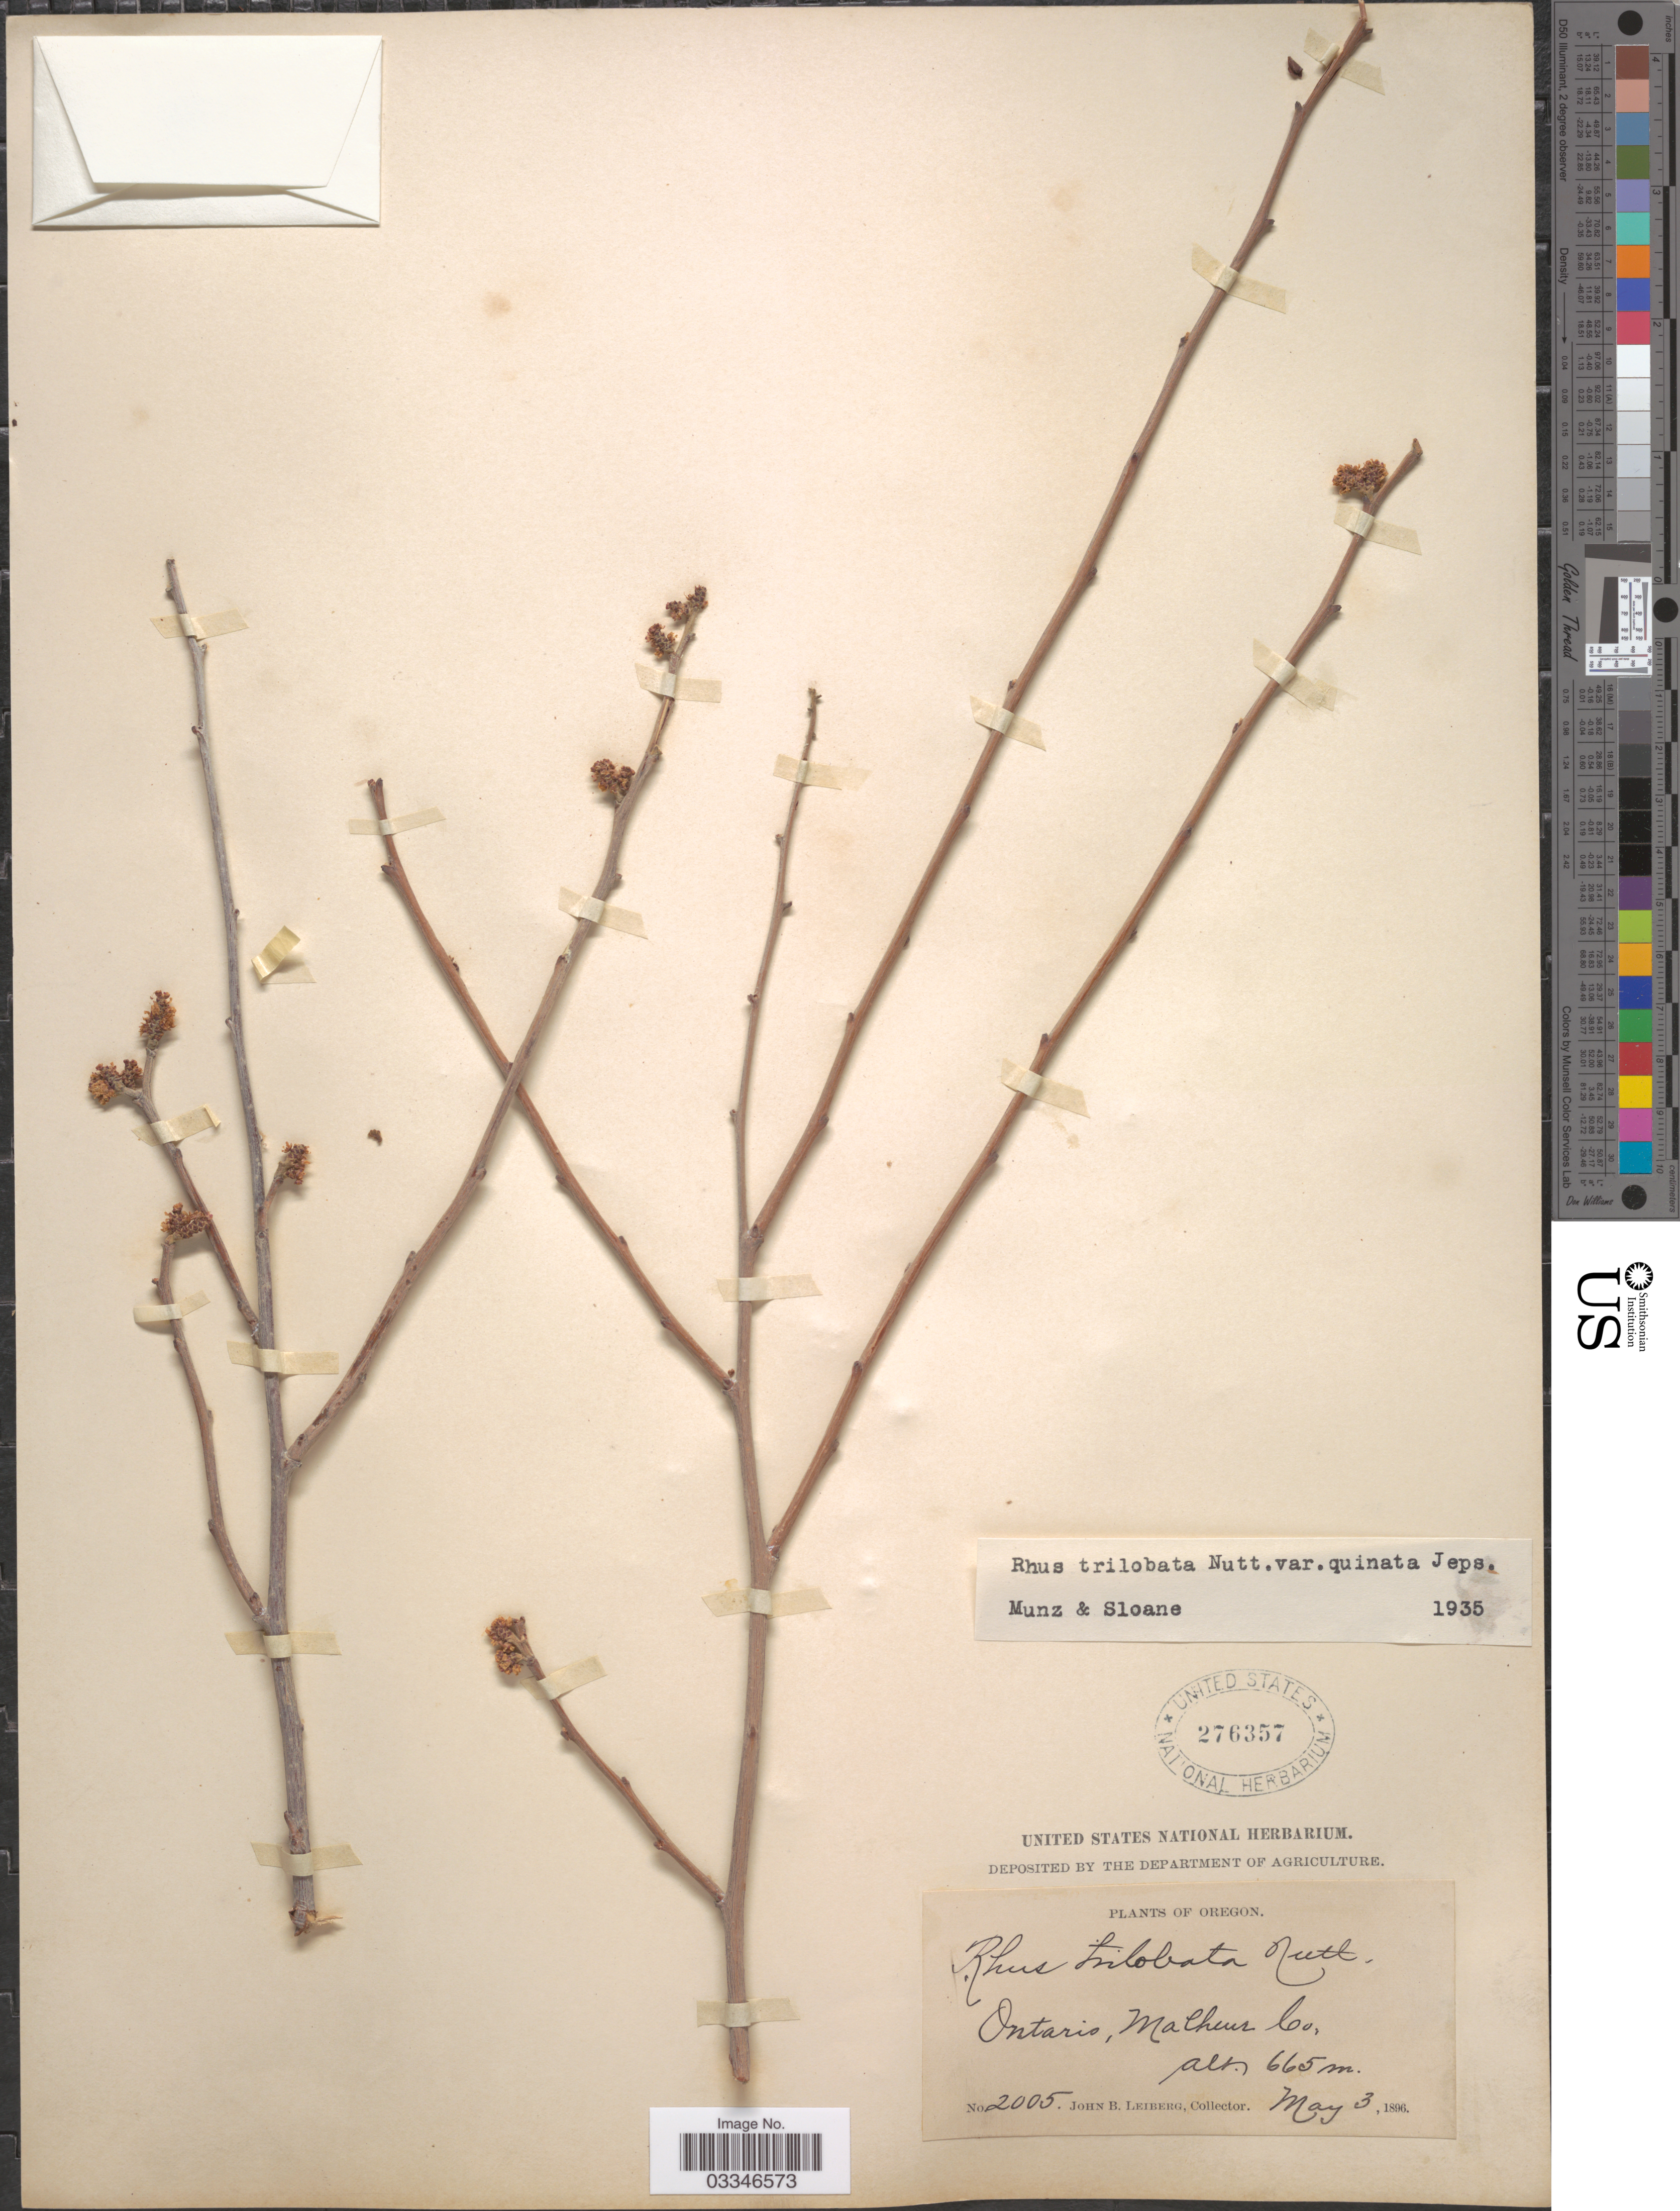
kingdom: Plantae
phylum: Tracheophyta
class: Magnoliopsida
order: Sapindales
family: Anacardiaceae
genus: Rhus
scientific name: Rhus trilobata var. quinata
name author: Jeps.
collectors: J. B. Leiberg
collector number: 2005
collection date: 1896-05-03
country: United States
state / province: Oregon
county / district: Malheur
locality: Ontario, Malheur Co.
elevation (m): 665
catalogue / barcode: US 276357